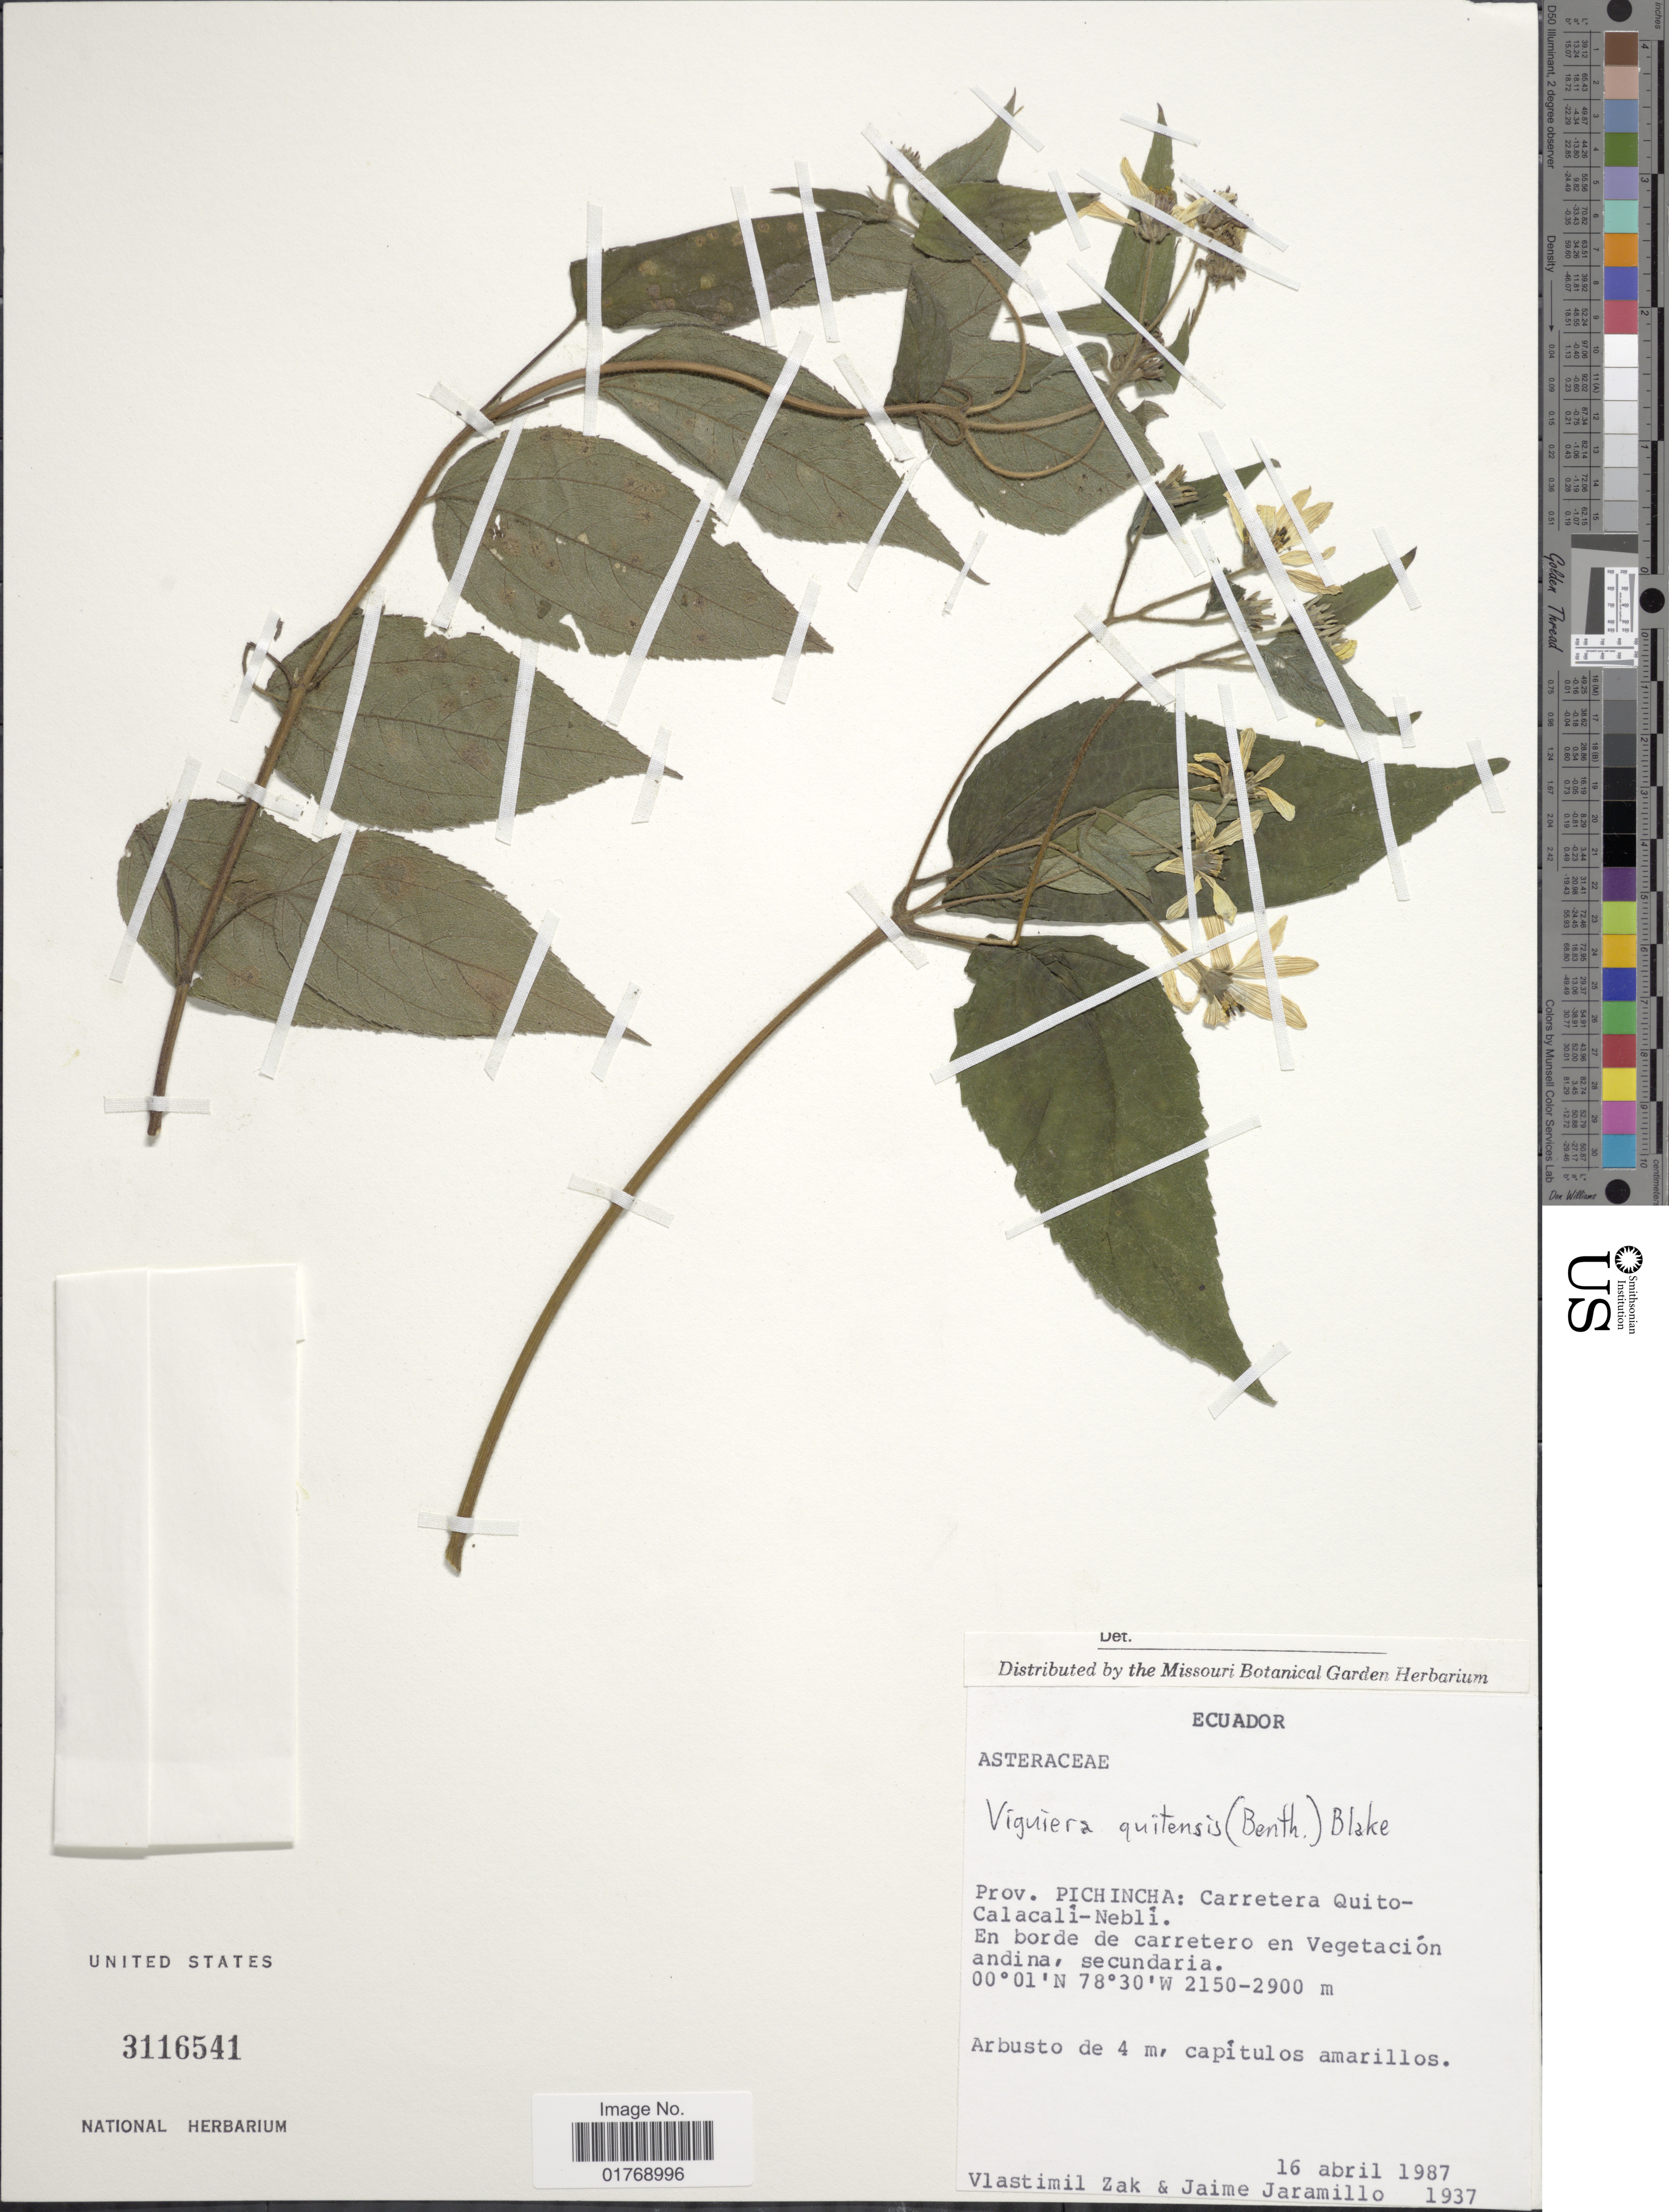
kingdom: Plantae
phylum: Tracheophyta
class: Magnoliopsida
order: Asterales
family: Asteraceae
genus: Viguiera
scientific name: Viguiera quitensis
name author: (Benth.) S.F. Blake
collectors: V. Zak & J. Jaramillo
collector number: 1937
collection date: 1987-04-16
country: Ecuador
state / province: Pichincha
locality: Prov. Pichincha: Carretera Quito - Calacali - Nebli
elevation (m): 2150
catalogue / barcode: US 3116541